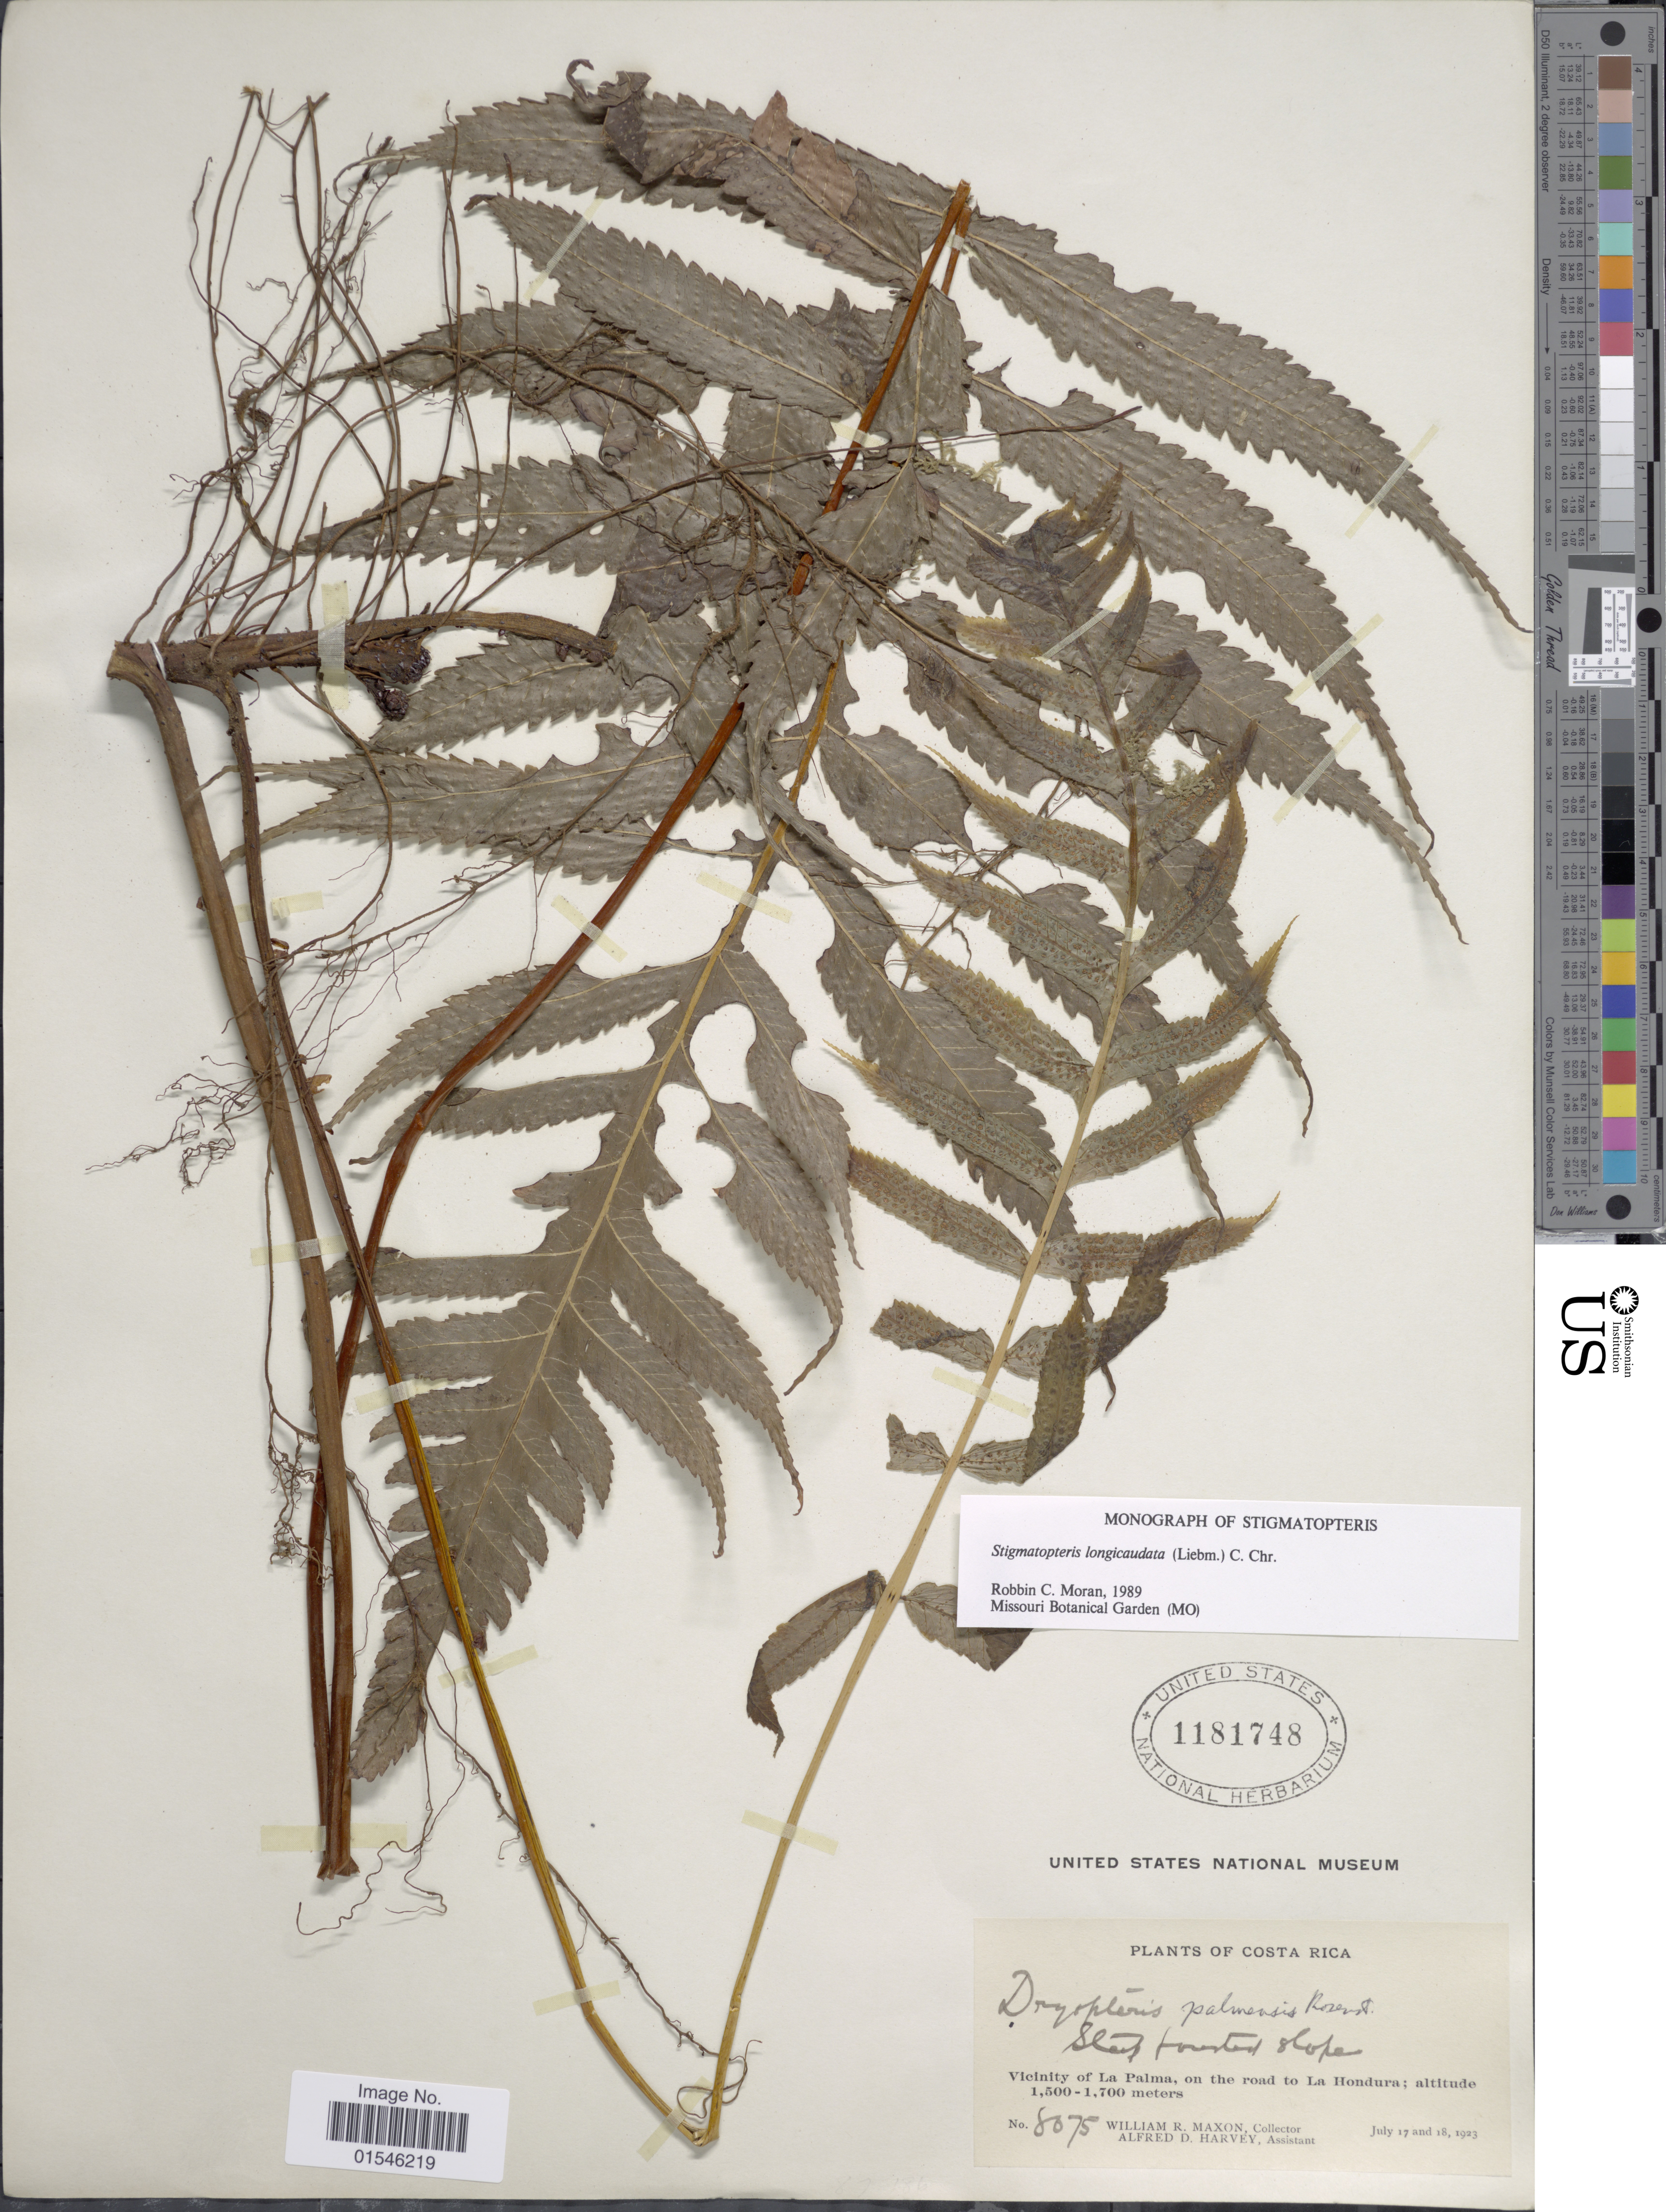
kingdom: Plantae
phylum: Tracheophyta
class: Polypodiopsida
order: Polypodiales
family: Dryopteridaceae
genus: Stigmatopteris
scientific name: Stigmatopteris longicaudata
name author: (Leibm.) C. Chr.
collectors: W. R. Maxon & A. D. Harvey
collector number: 8075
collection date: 1923-07-17/1923-07-18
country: Costa Rica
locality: Vicinity of La Palma, on the road to La Hondura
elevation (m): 1500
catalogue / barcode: US 1181748